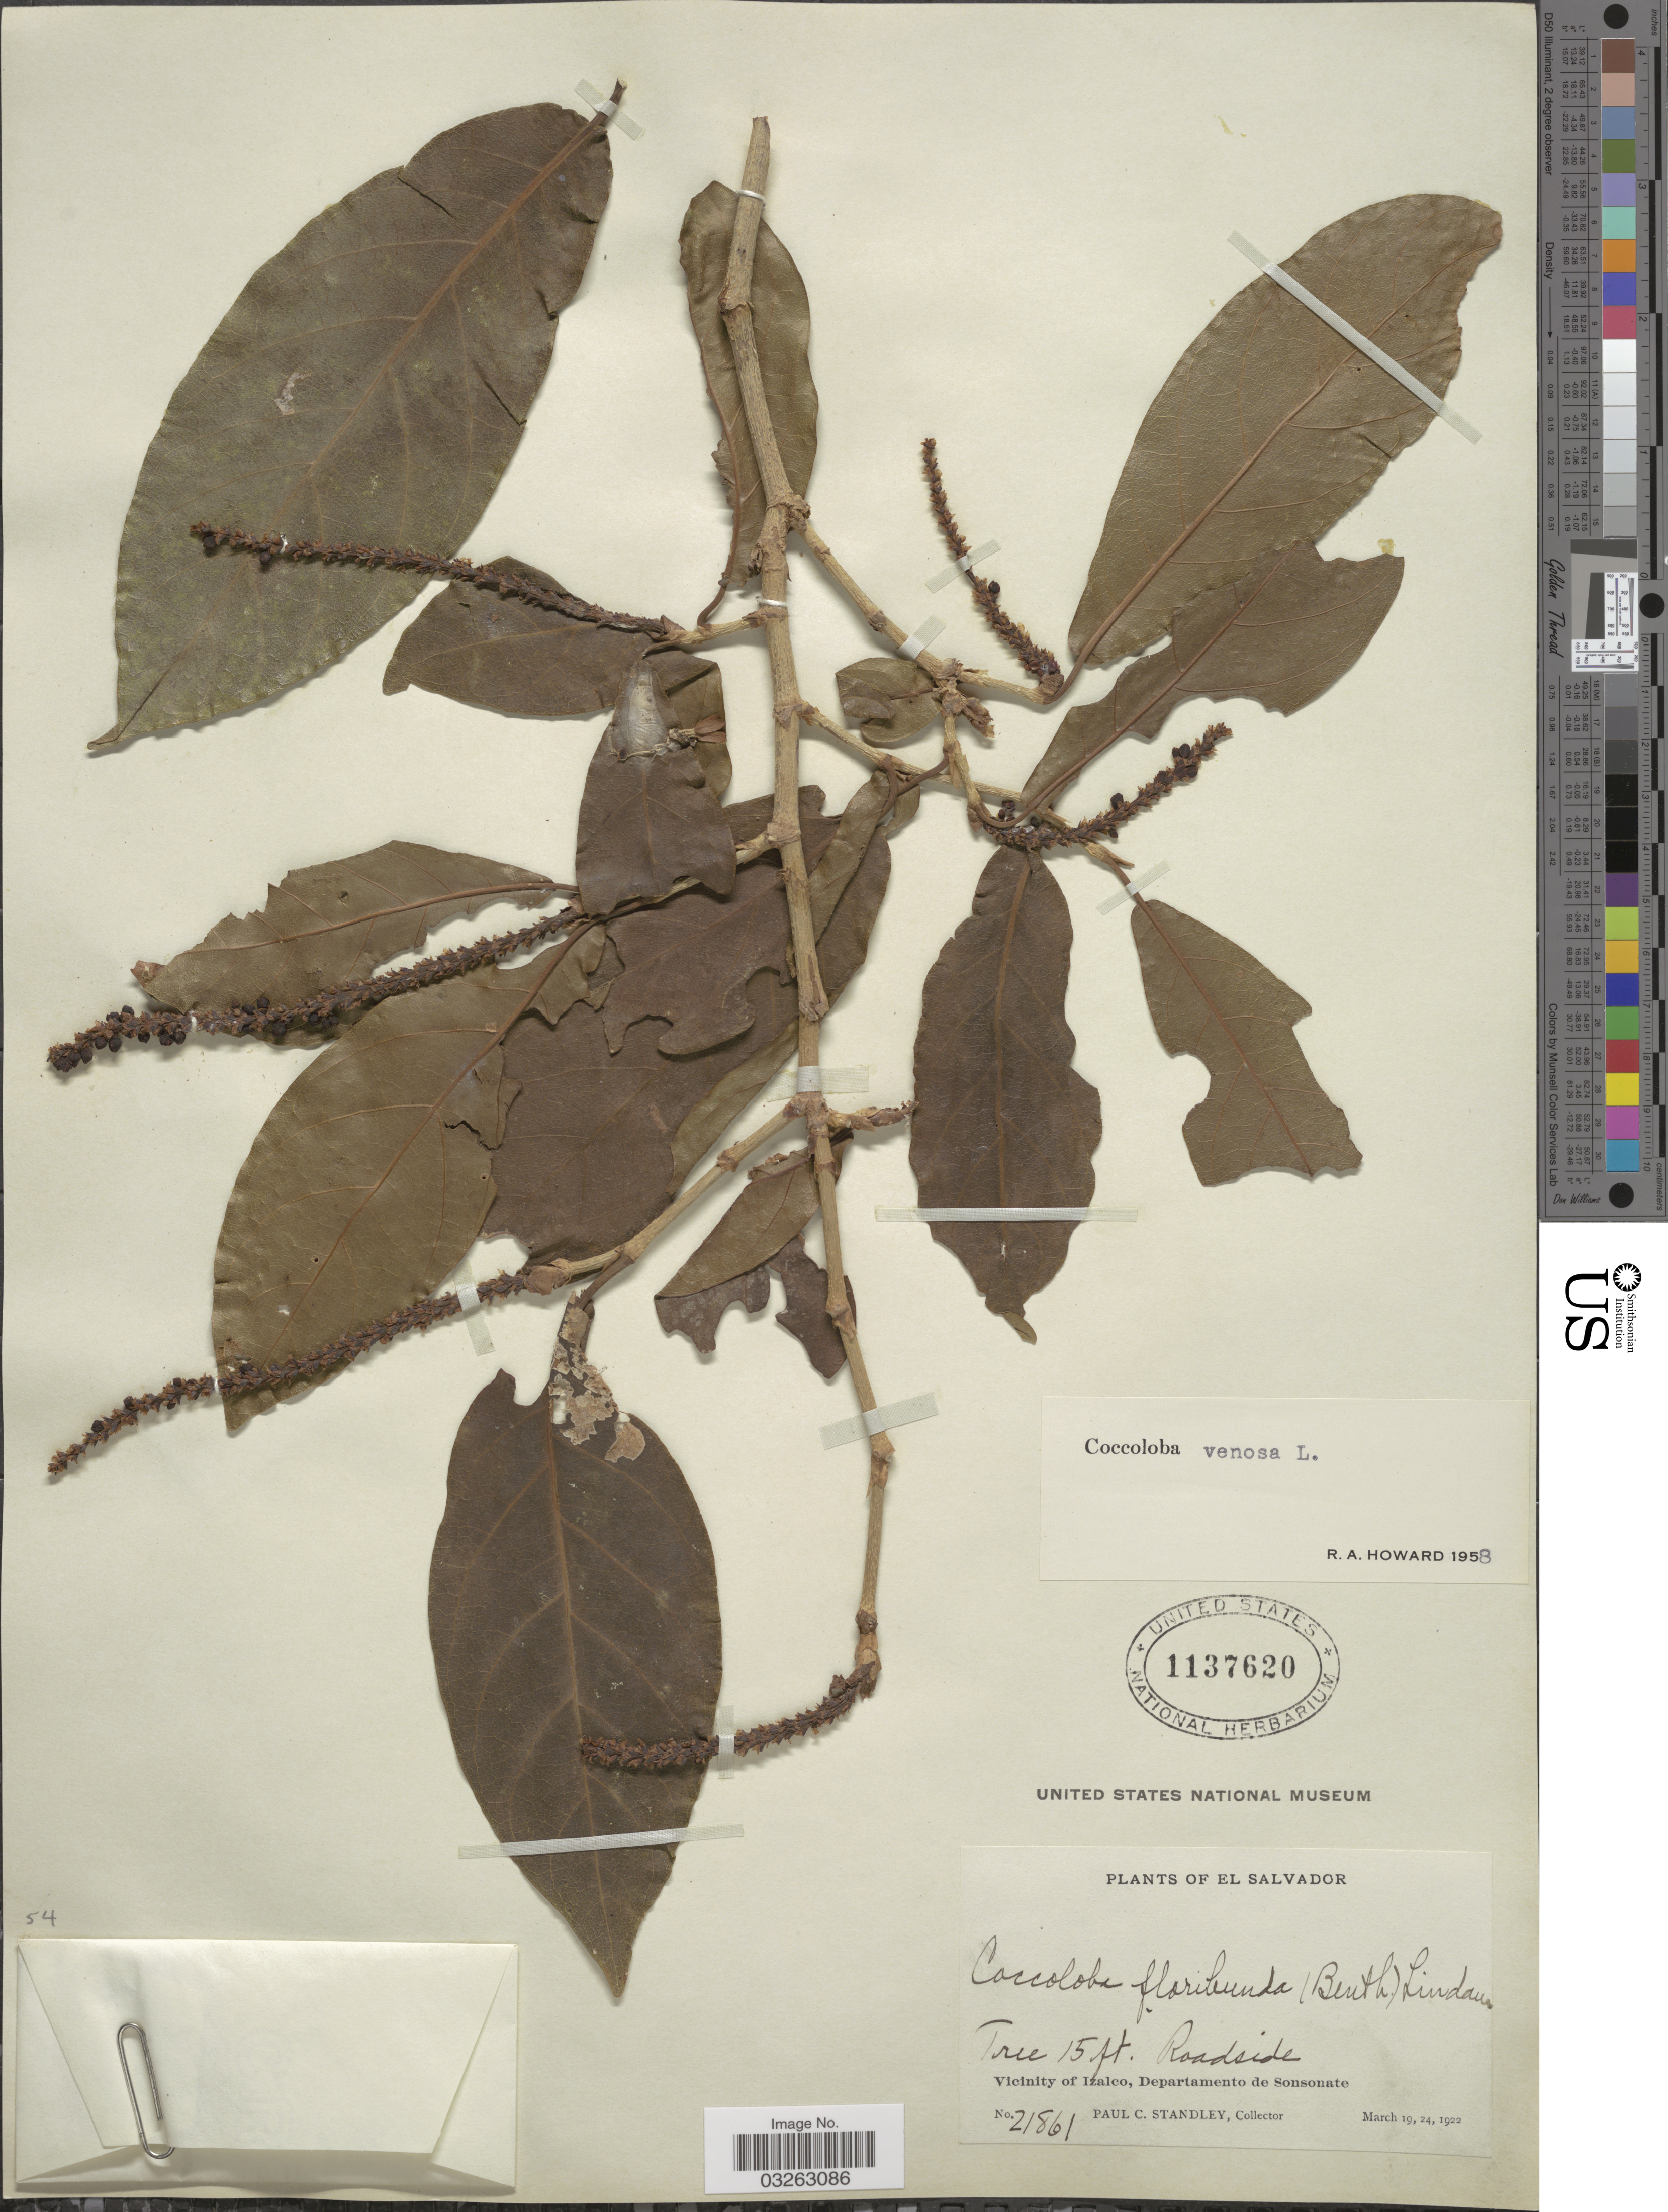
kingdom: Plantae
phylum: Tracheophyta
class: Magnoliopsida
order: Caryophyllales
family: Polygonaceae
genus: Coccoloba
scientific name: Coccoloba venosa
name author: L.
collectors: P. C. Standley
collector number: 21861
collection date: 1922-03-19/1922-03-24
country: El Salvador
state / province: Sonsonate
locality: Vicinity of Izalco, Departamento de Sonsonate.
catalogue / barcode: US 1137620